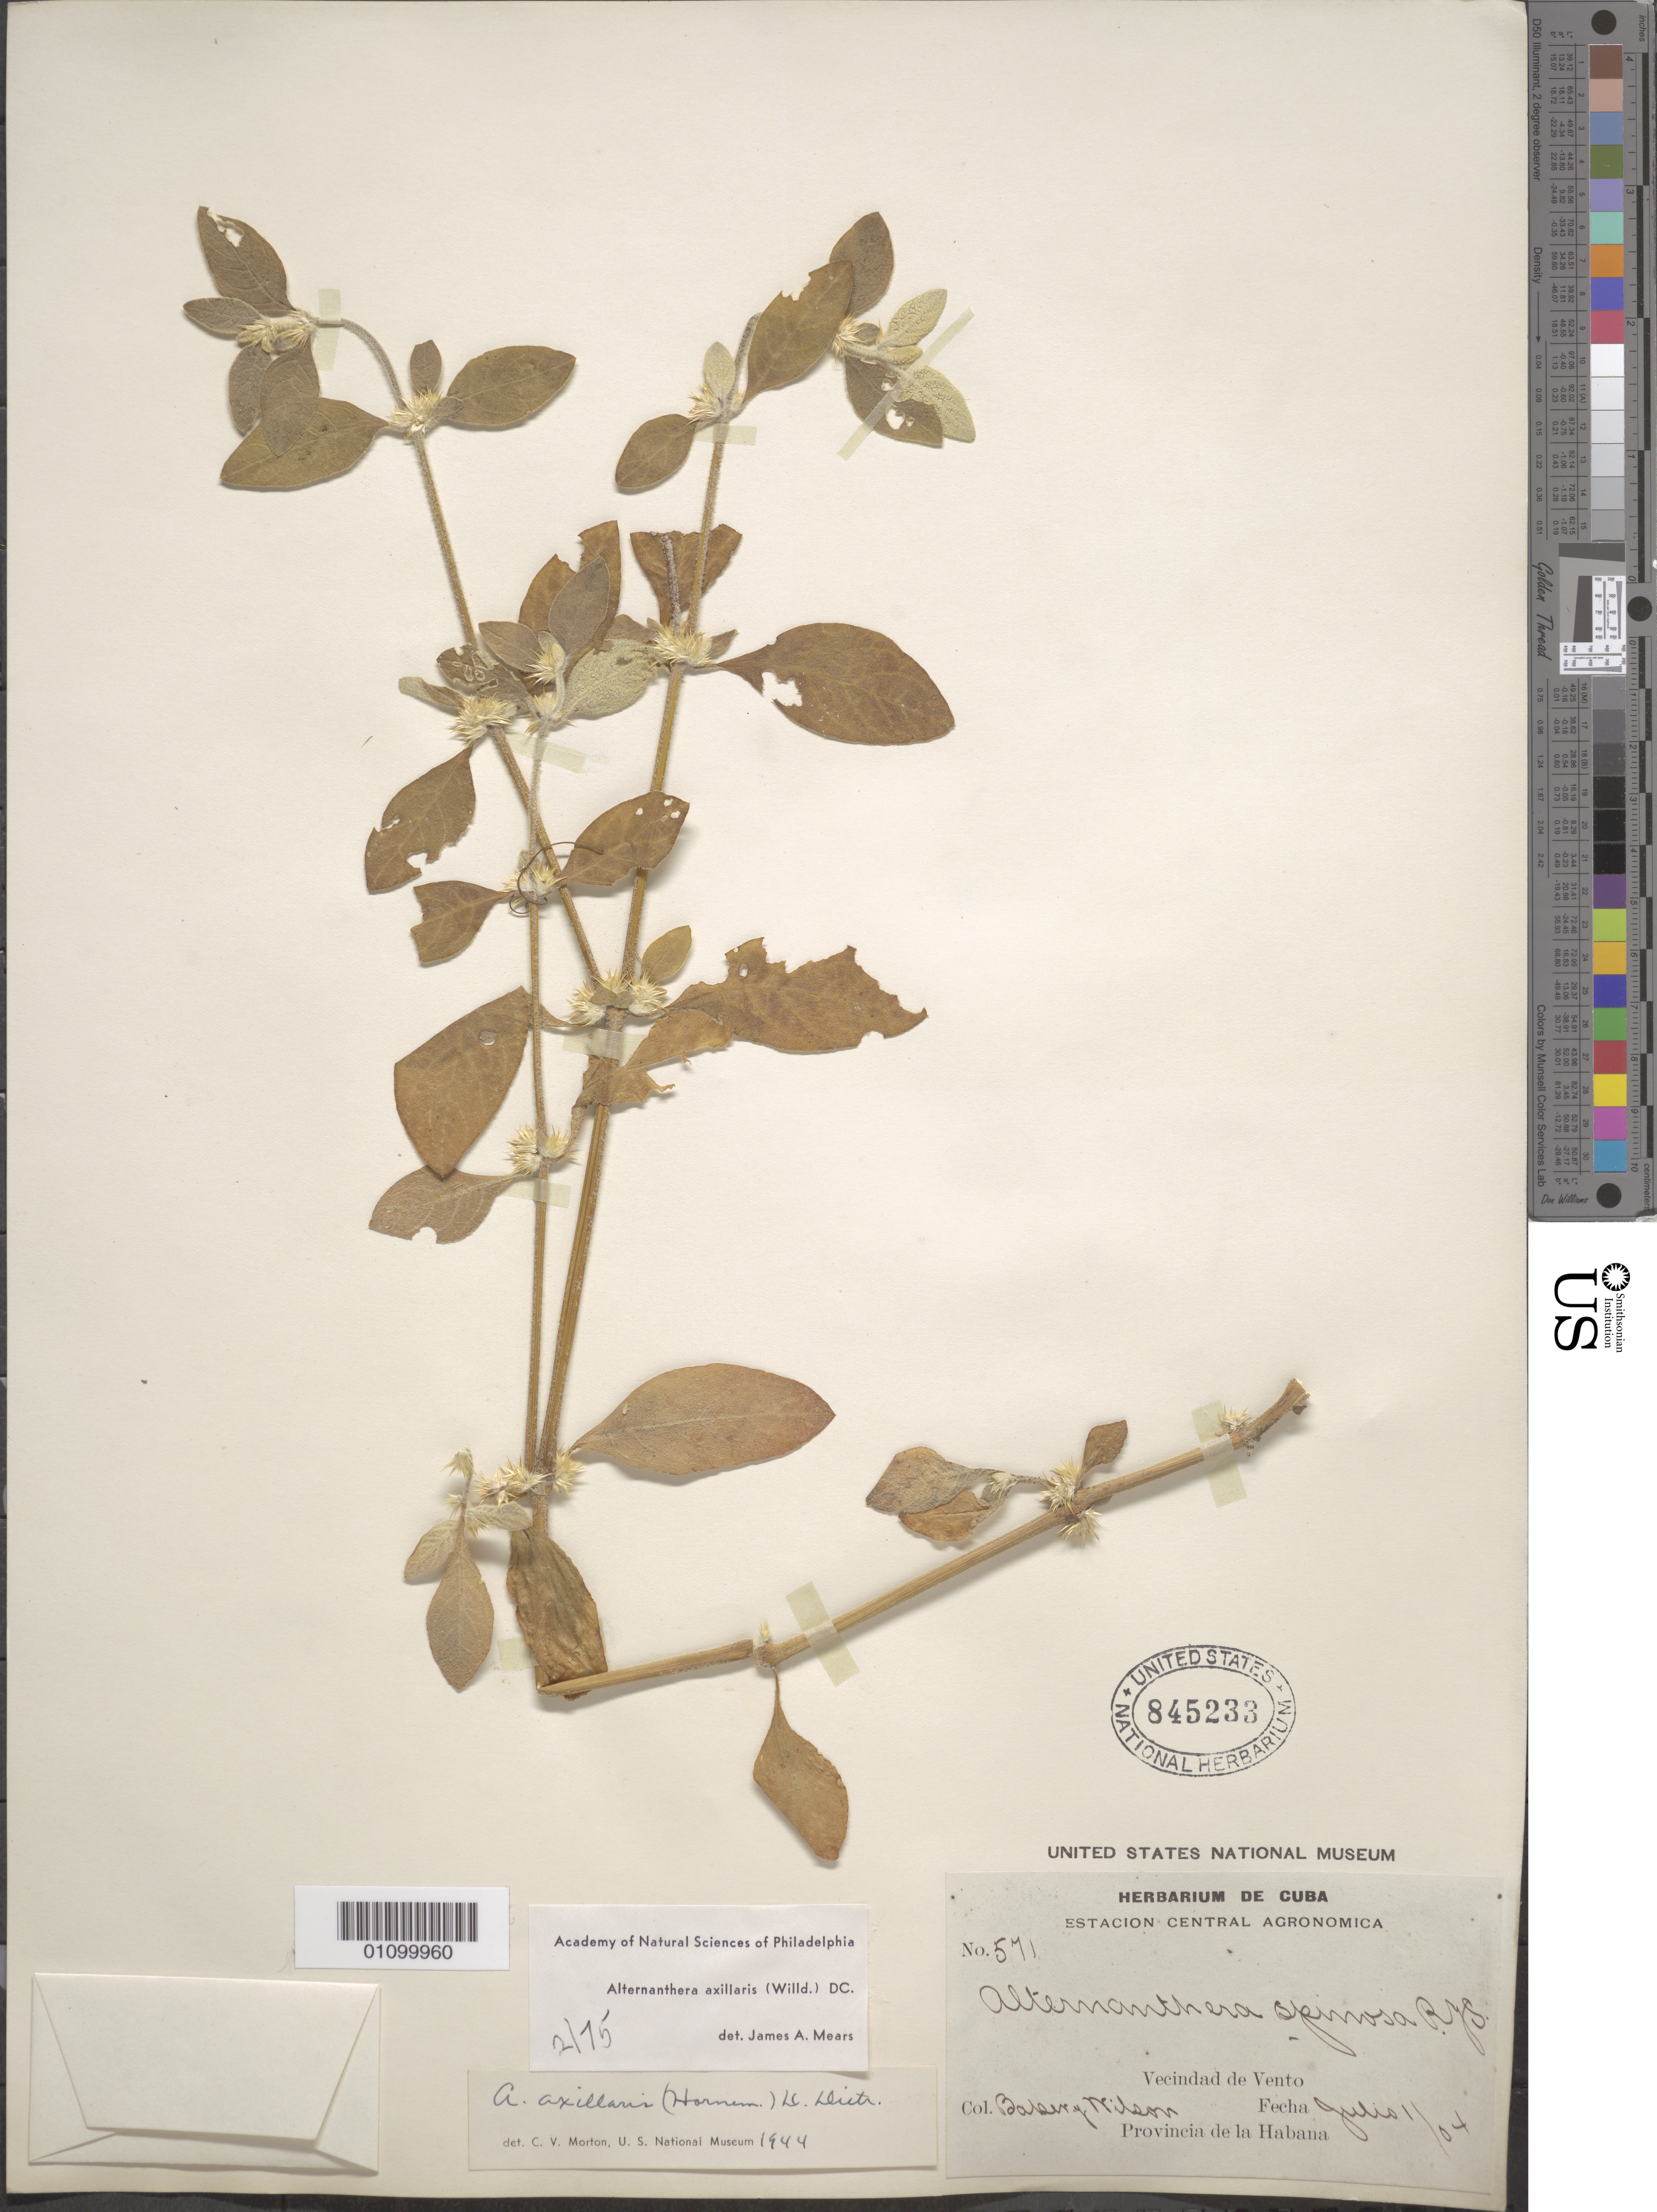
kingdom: Plantae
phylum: Tracheophyta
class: Magnoliopsida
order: Caryophyllales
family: Amaranthaceae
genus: Alternanthera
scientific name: Alternanthera axillaris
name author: (Hornem. ex Willd.) D. Dietr.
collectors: C. F. Baker & -- Wilson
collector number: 571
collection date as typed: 01 Jul 1904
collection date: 1904-07-01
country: Cuba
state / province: La Habana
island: Cuba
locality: Vecindad de Vento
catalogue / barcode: US 845233